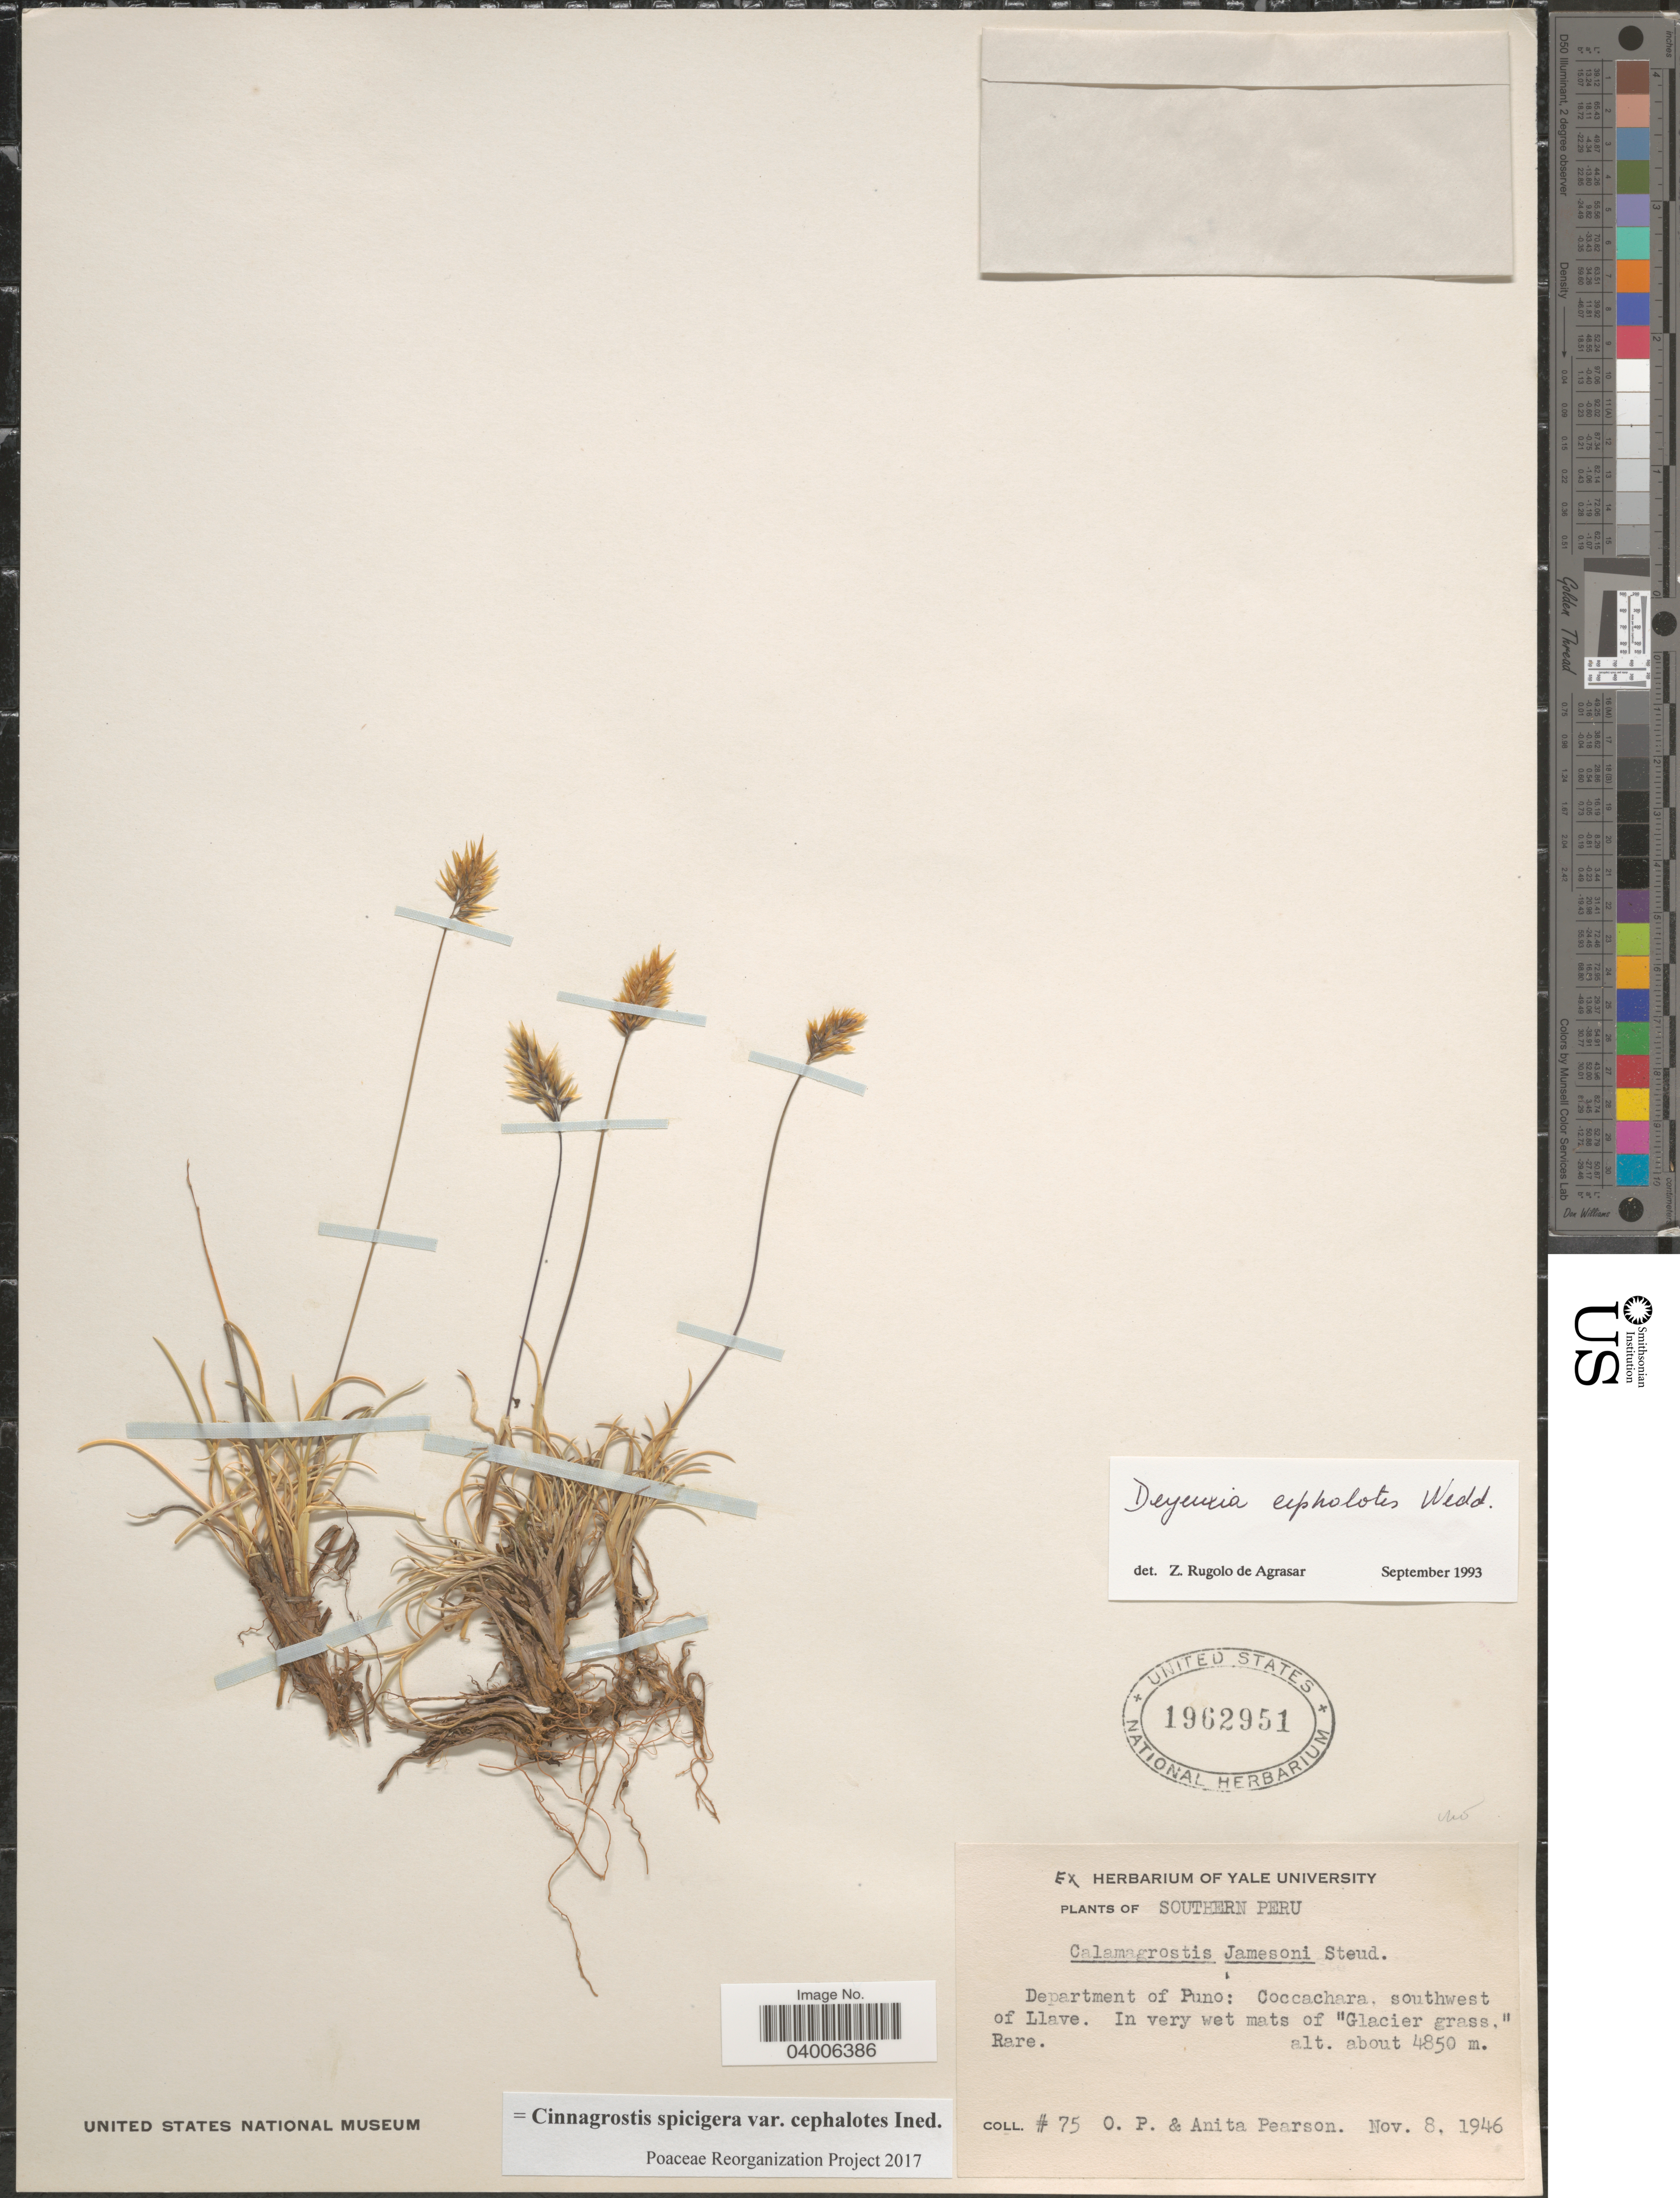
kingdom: Plantae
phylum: Tracheophyta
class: Liliopsida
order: Poales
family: Poaceae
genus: Cinnagrostis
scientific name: Cinnagrostis spicigera var. cephalotes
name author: (Wedd.) P.M. Peterson et al.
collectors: O. P. Pearson & A. Pearson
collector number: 75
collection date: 1946-11-08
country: Peru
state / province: Puno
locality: Southern Peru. Department of Puno: Coccachara, southwest of Llave.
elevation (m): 4850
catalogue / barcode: US 1962951